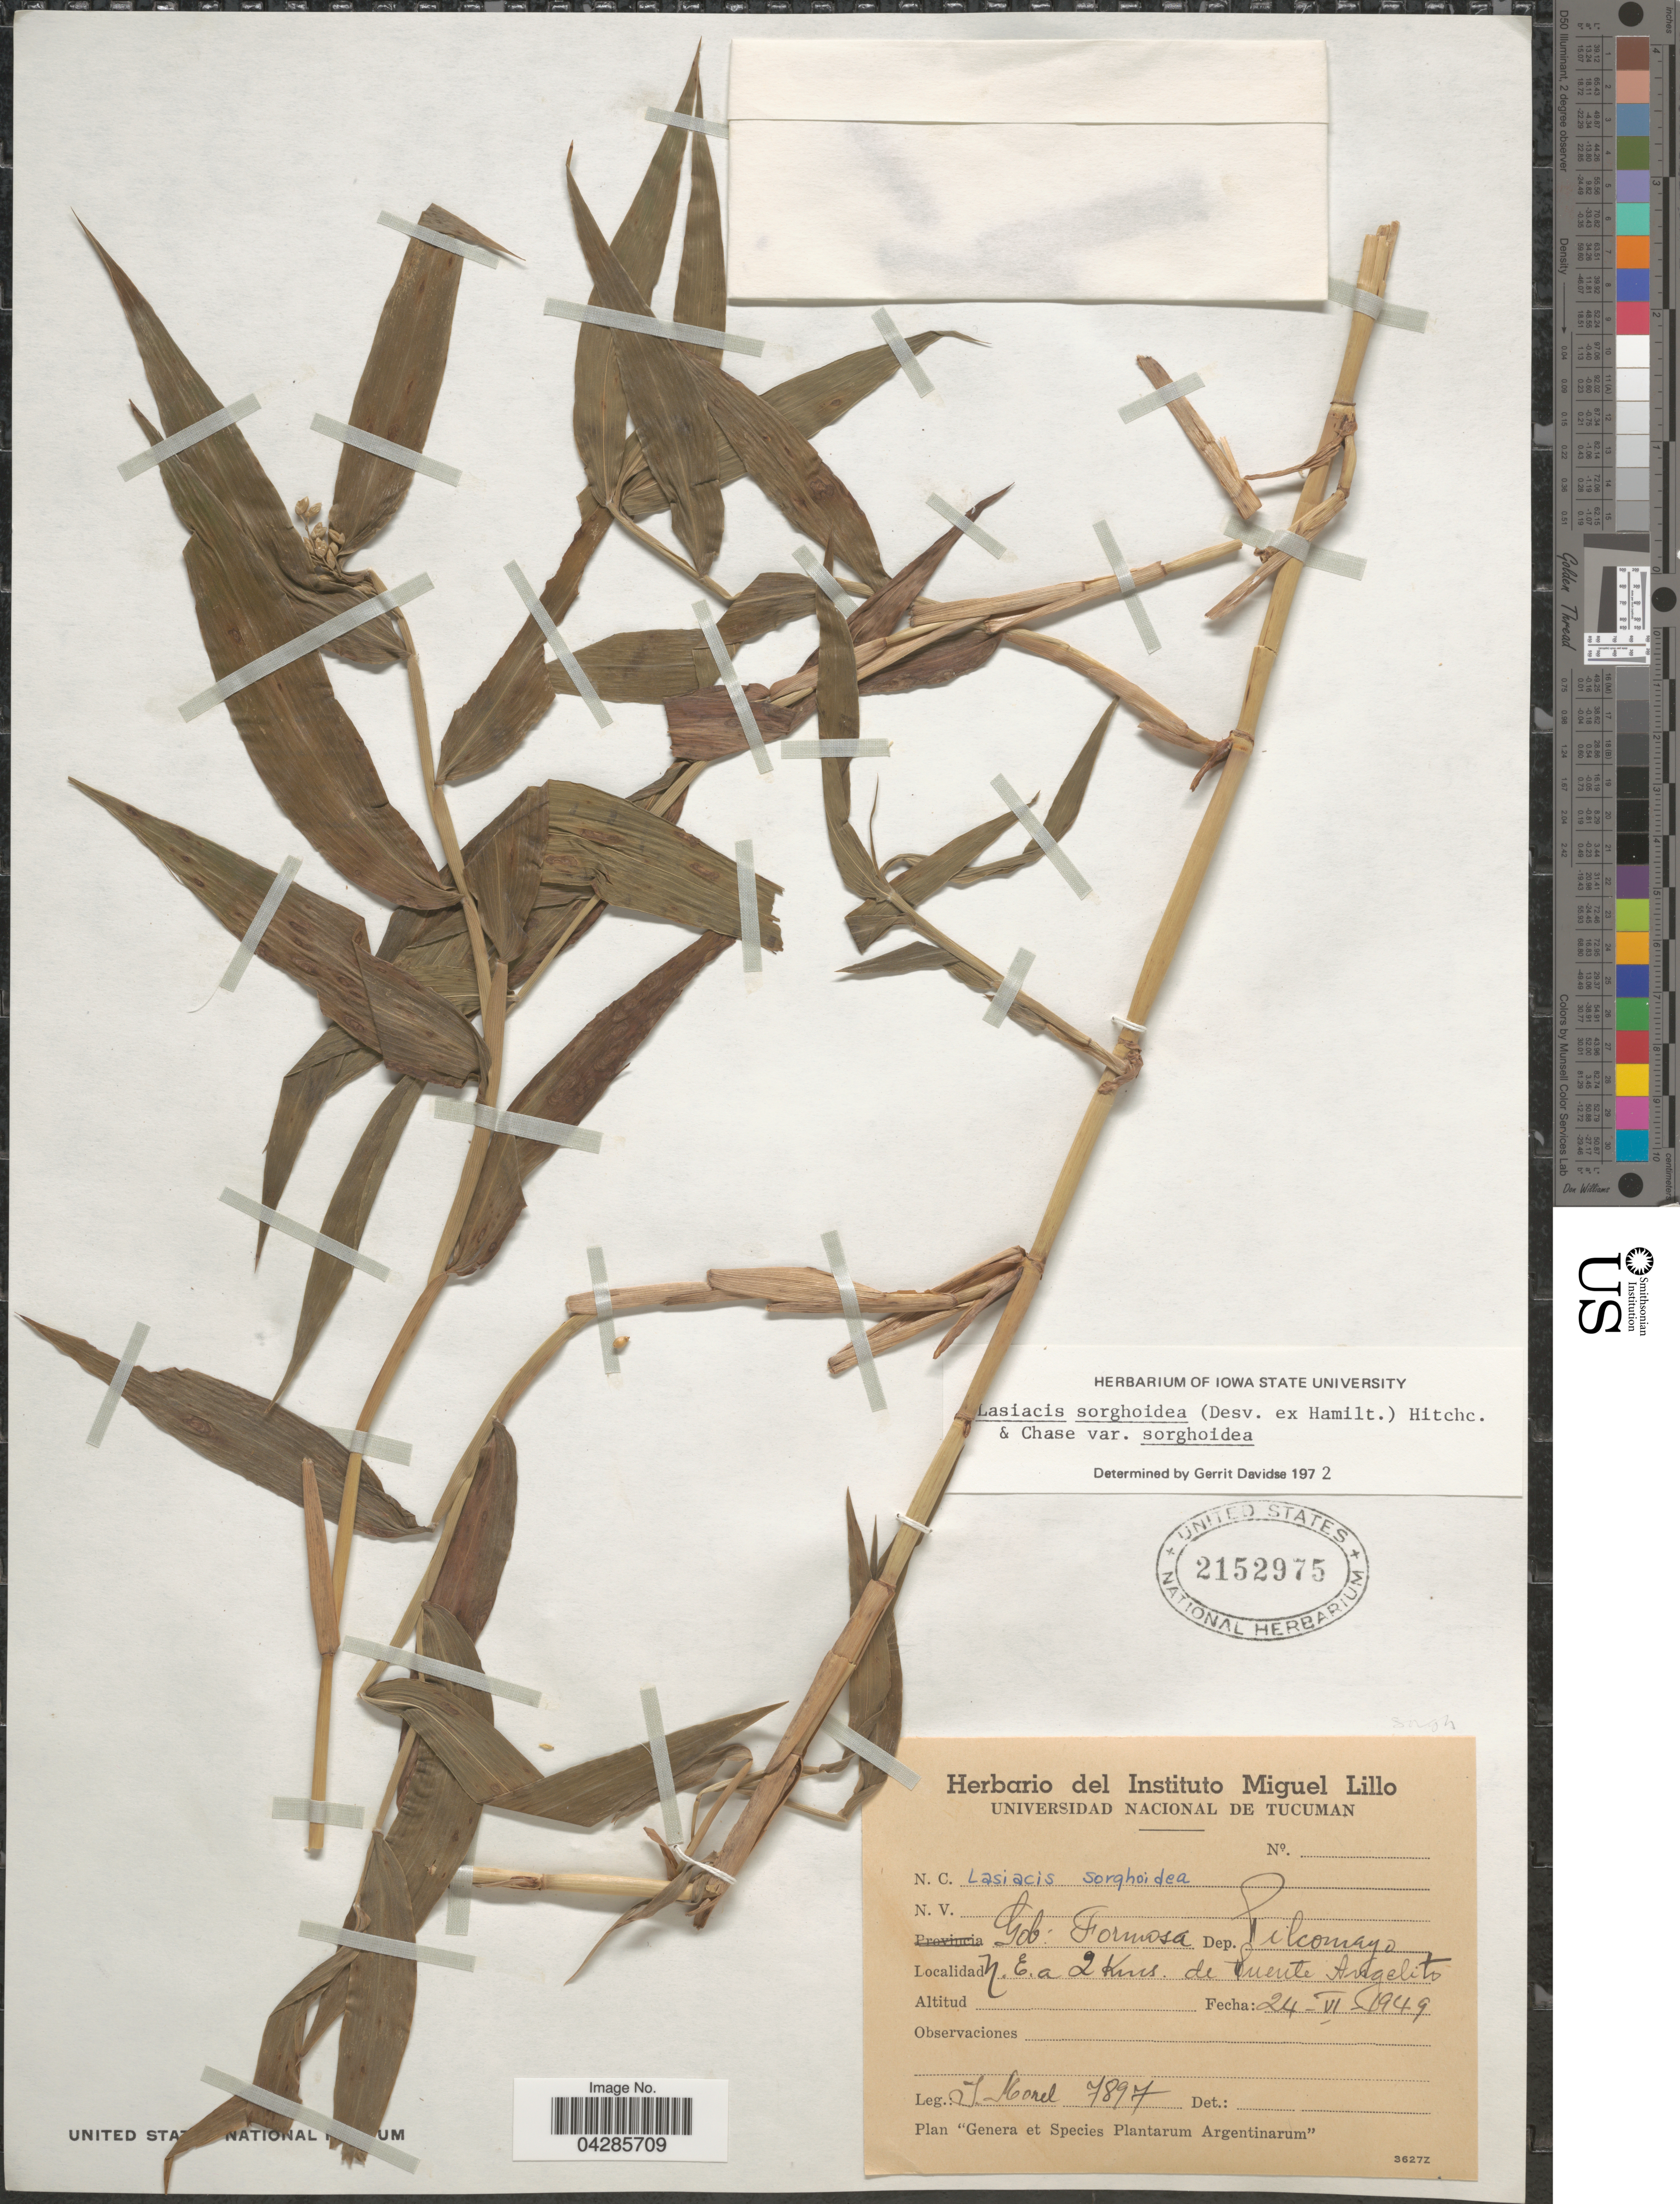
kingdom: Plantae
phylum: Tracheophyta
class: Liliopsida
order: Poales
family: Poaceae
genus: Lasiacis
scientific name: Lasiacis sorghoidea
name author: (Desv. ex Ham.) Hitchc. & Chase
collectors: I. Morel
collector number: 7897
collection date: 1949-06-24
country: Argentina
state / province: Formosa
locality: Gob. Formosa. Dep. Pilcomayo. N.E. a 2 Kms. de Puente Angelito.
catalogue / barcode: US 2152975